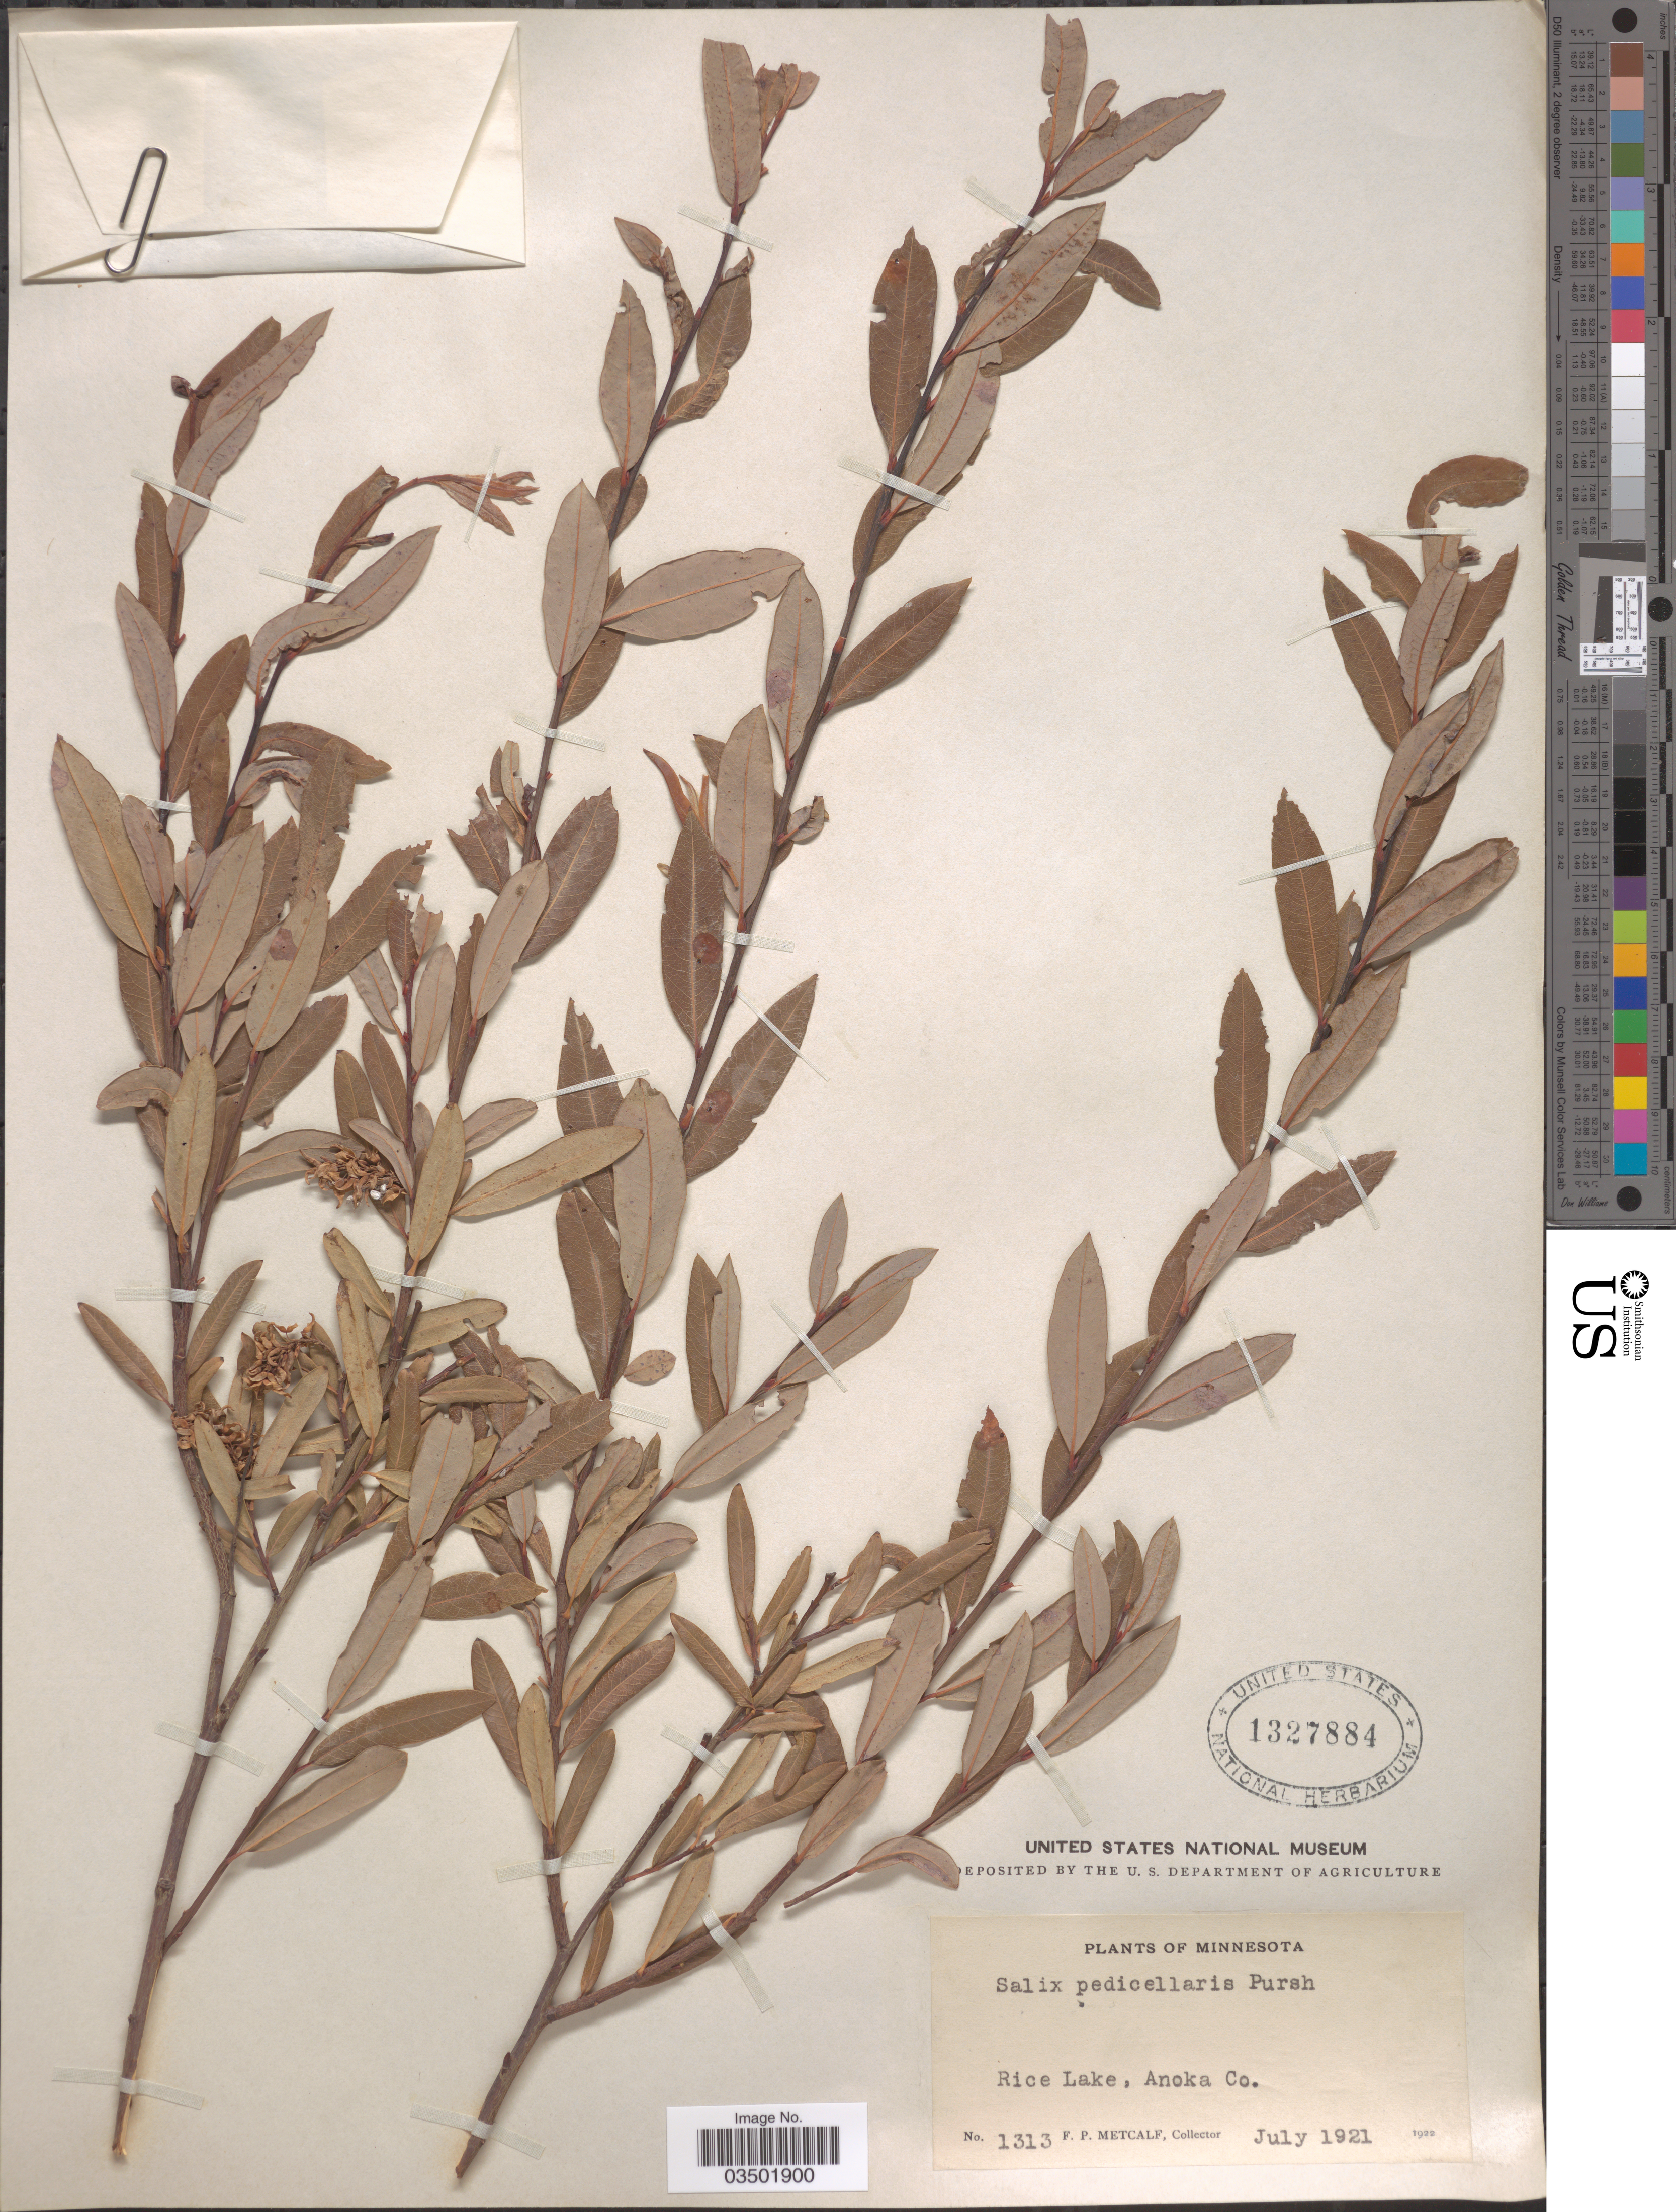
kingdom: Plantae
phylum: Tracheophyta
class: Magnoliopsida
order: Malpighiales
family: Salicaceae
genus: Salix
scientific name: Salix pedicellaris var. hypoglauca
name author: Fernald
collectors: F. Metcalf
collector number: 1313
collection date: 1921-07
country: United States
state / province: Minnesota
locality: Rice Lake, Anoka Co.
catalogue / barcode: US 1327884